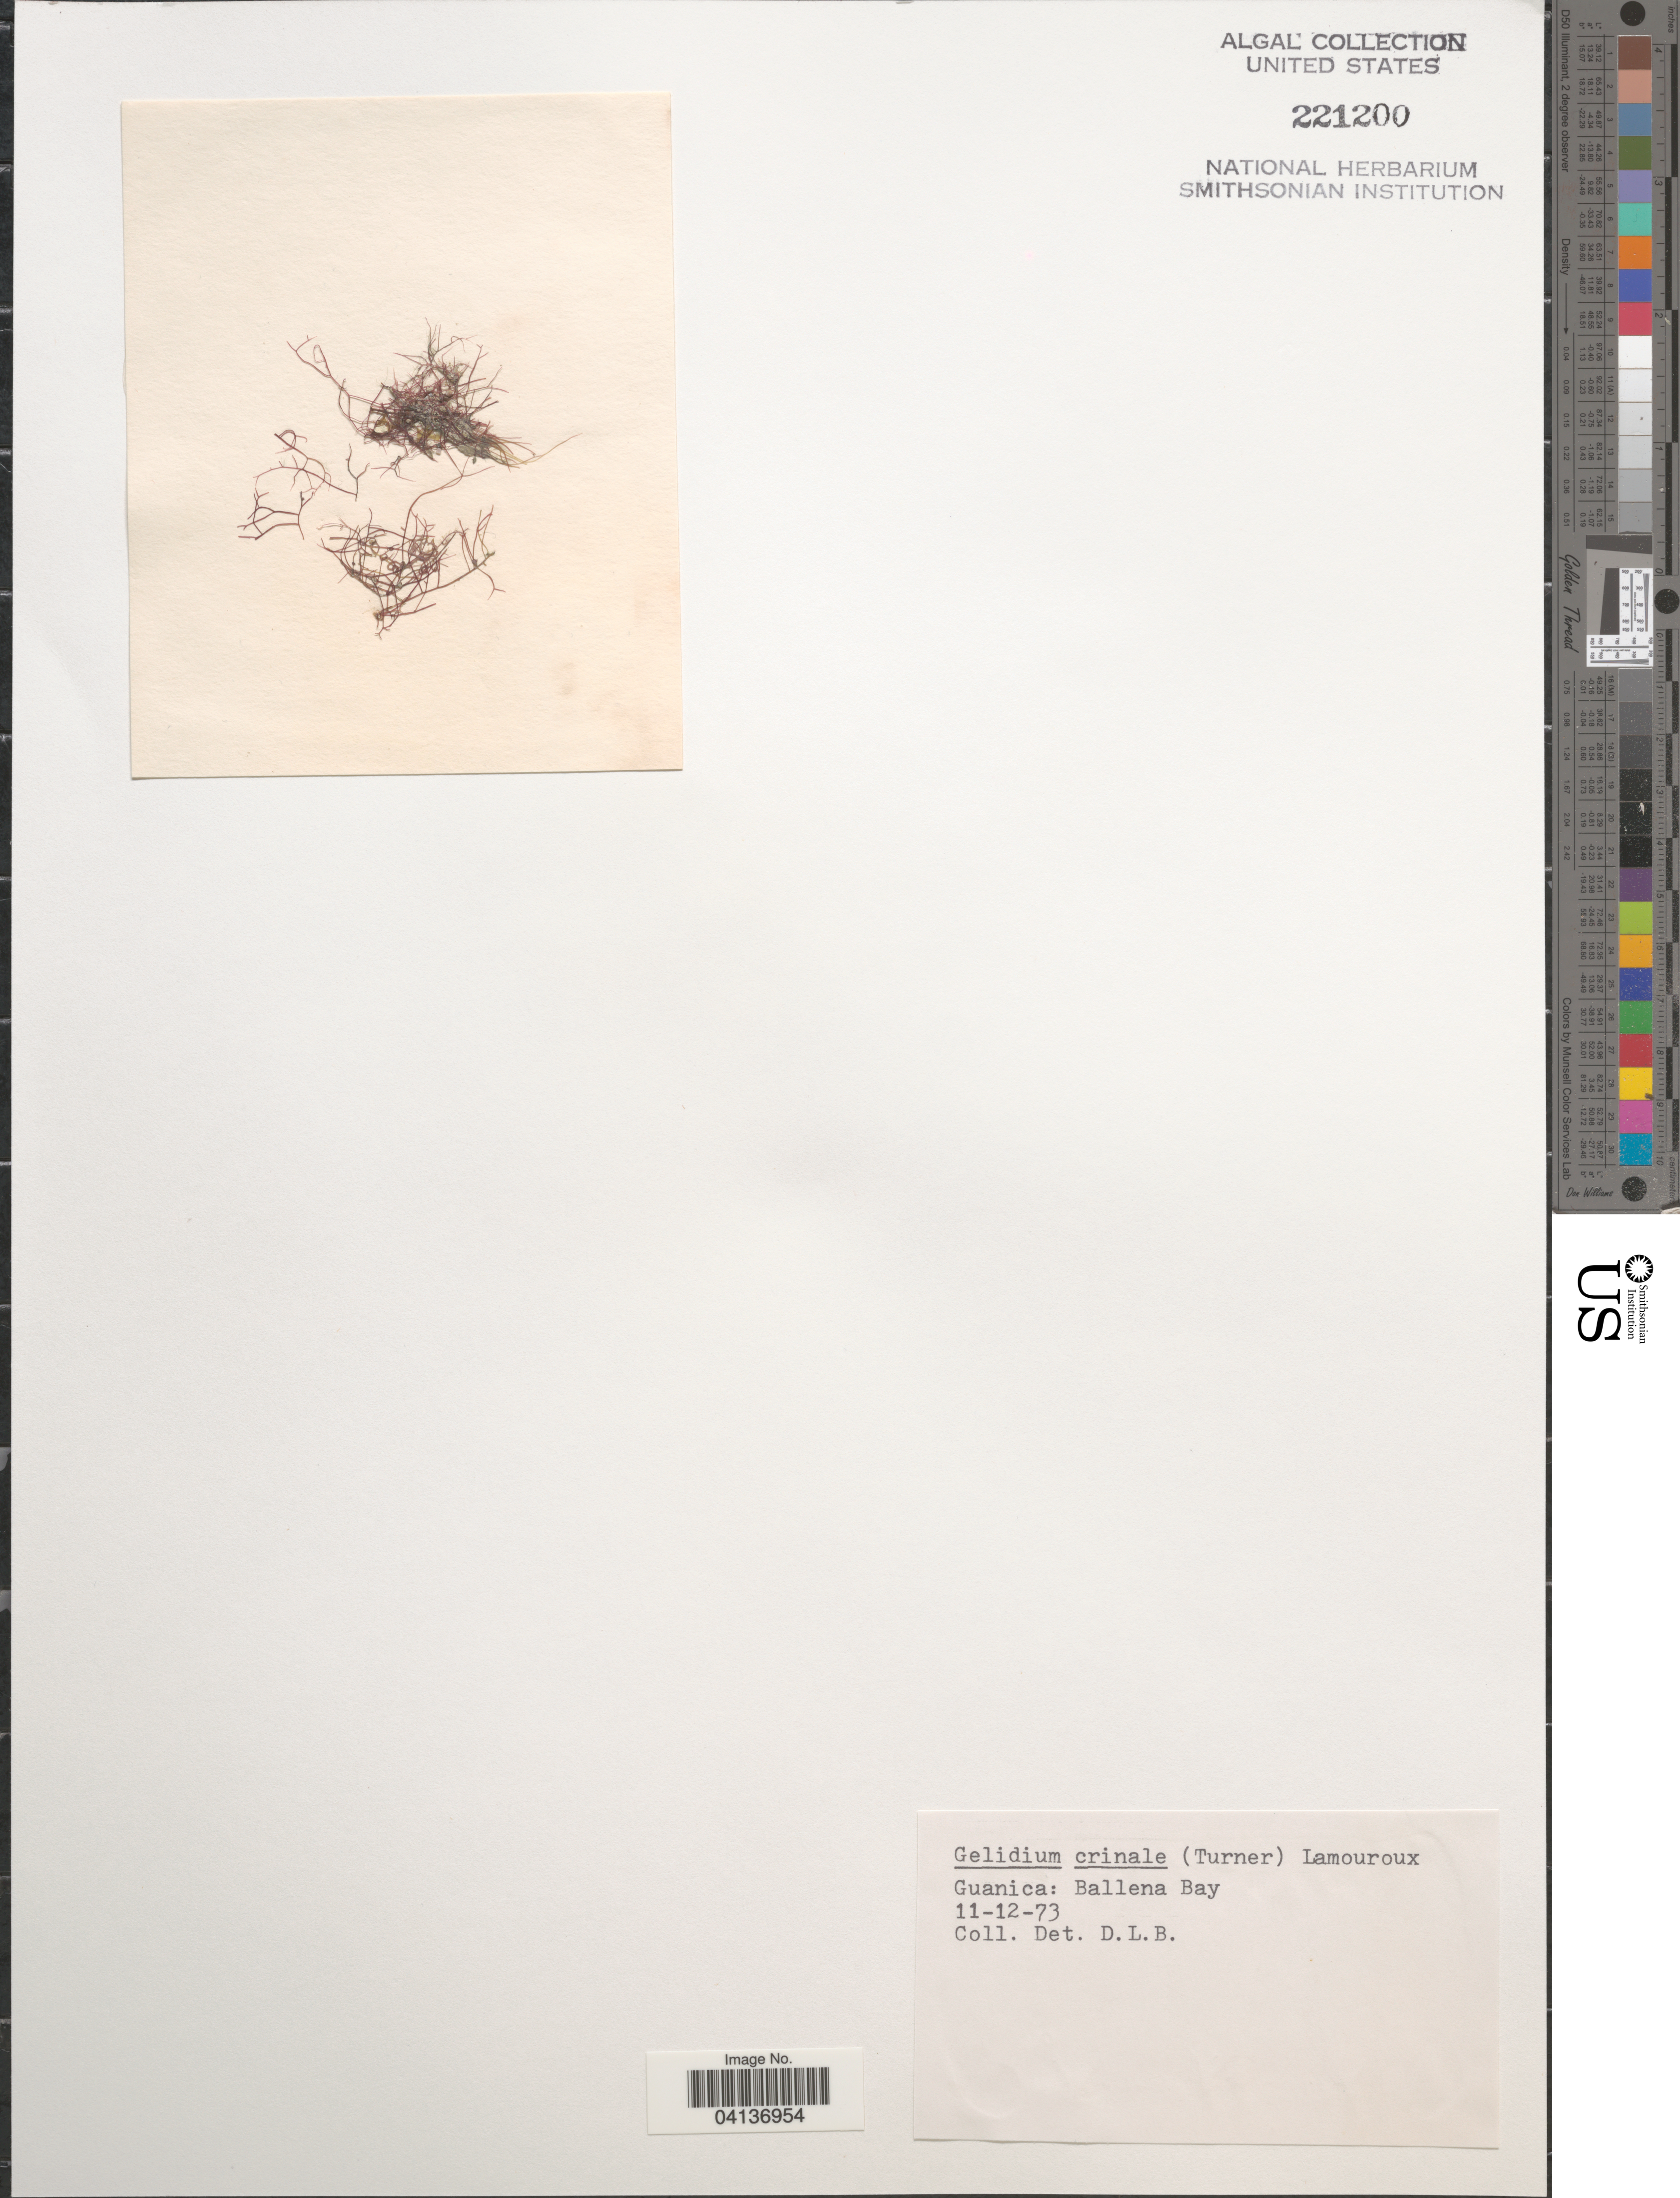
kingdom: Plantae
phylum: Rhodophyta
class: Florideophyceae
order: Gelidiales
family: Gelidiaceae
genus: Gelidium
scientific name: Gelidium crinale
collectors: D. L. B.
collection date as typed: Transcribed d/m/y: 12/11/73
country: Puerto Rico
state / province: Guánica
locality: Ballena Bay.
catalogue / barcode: US 221200